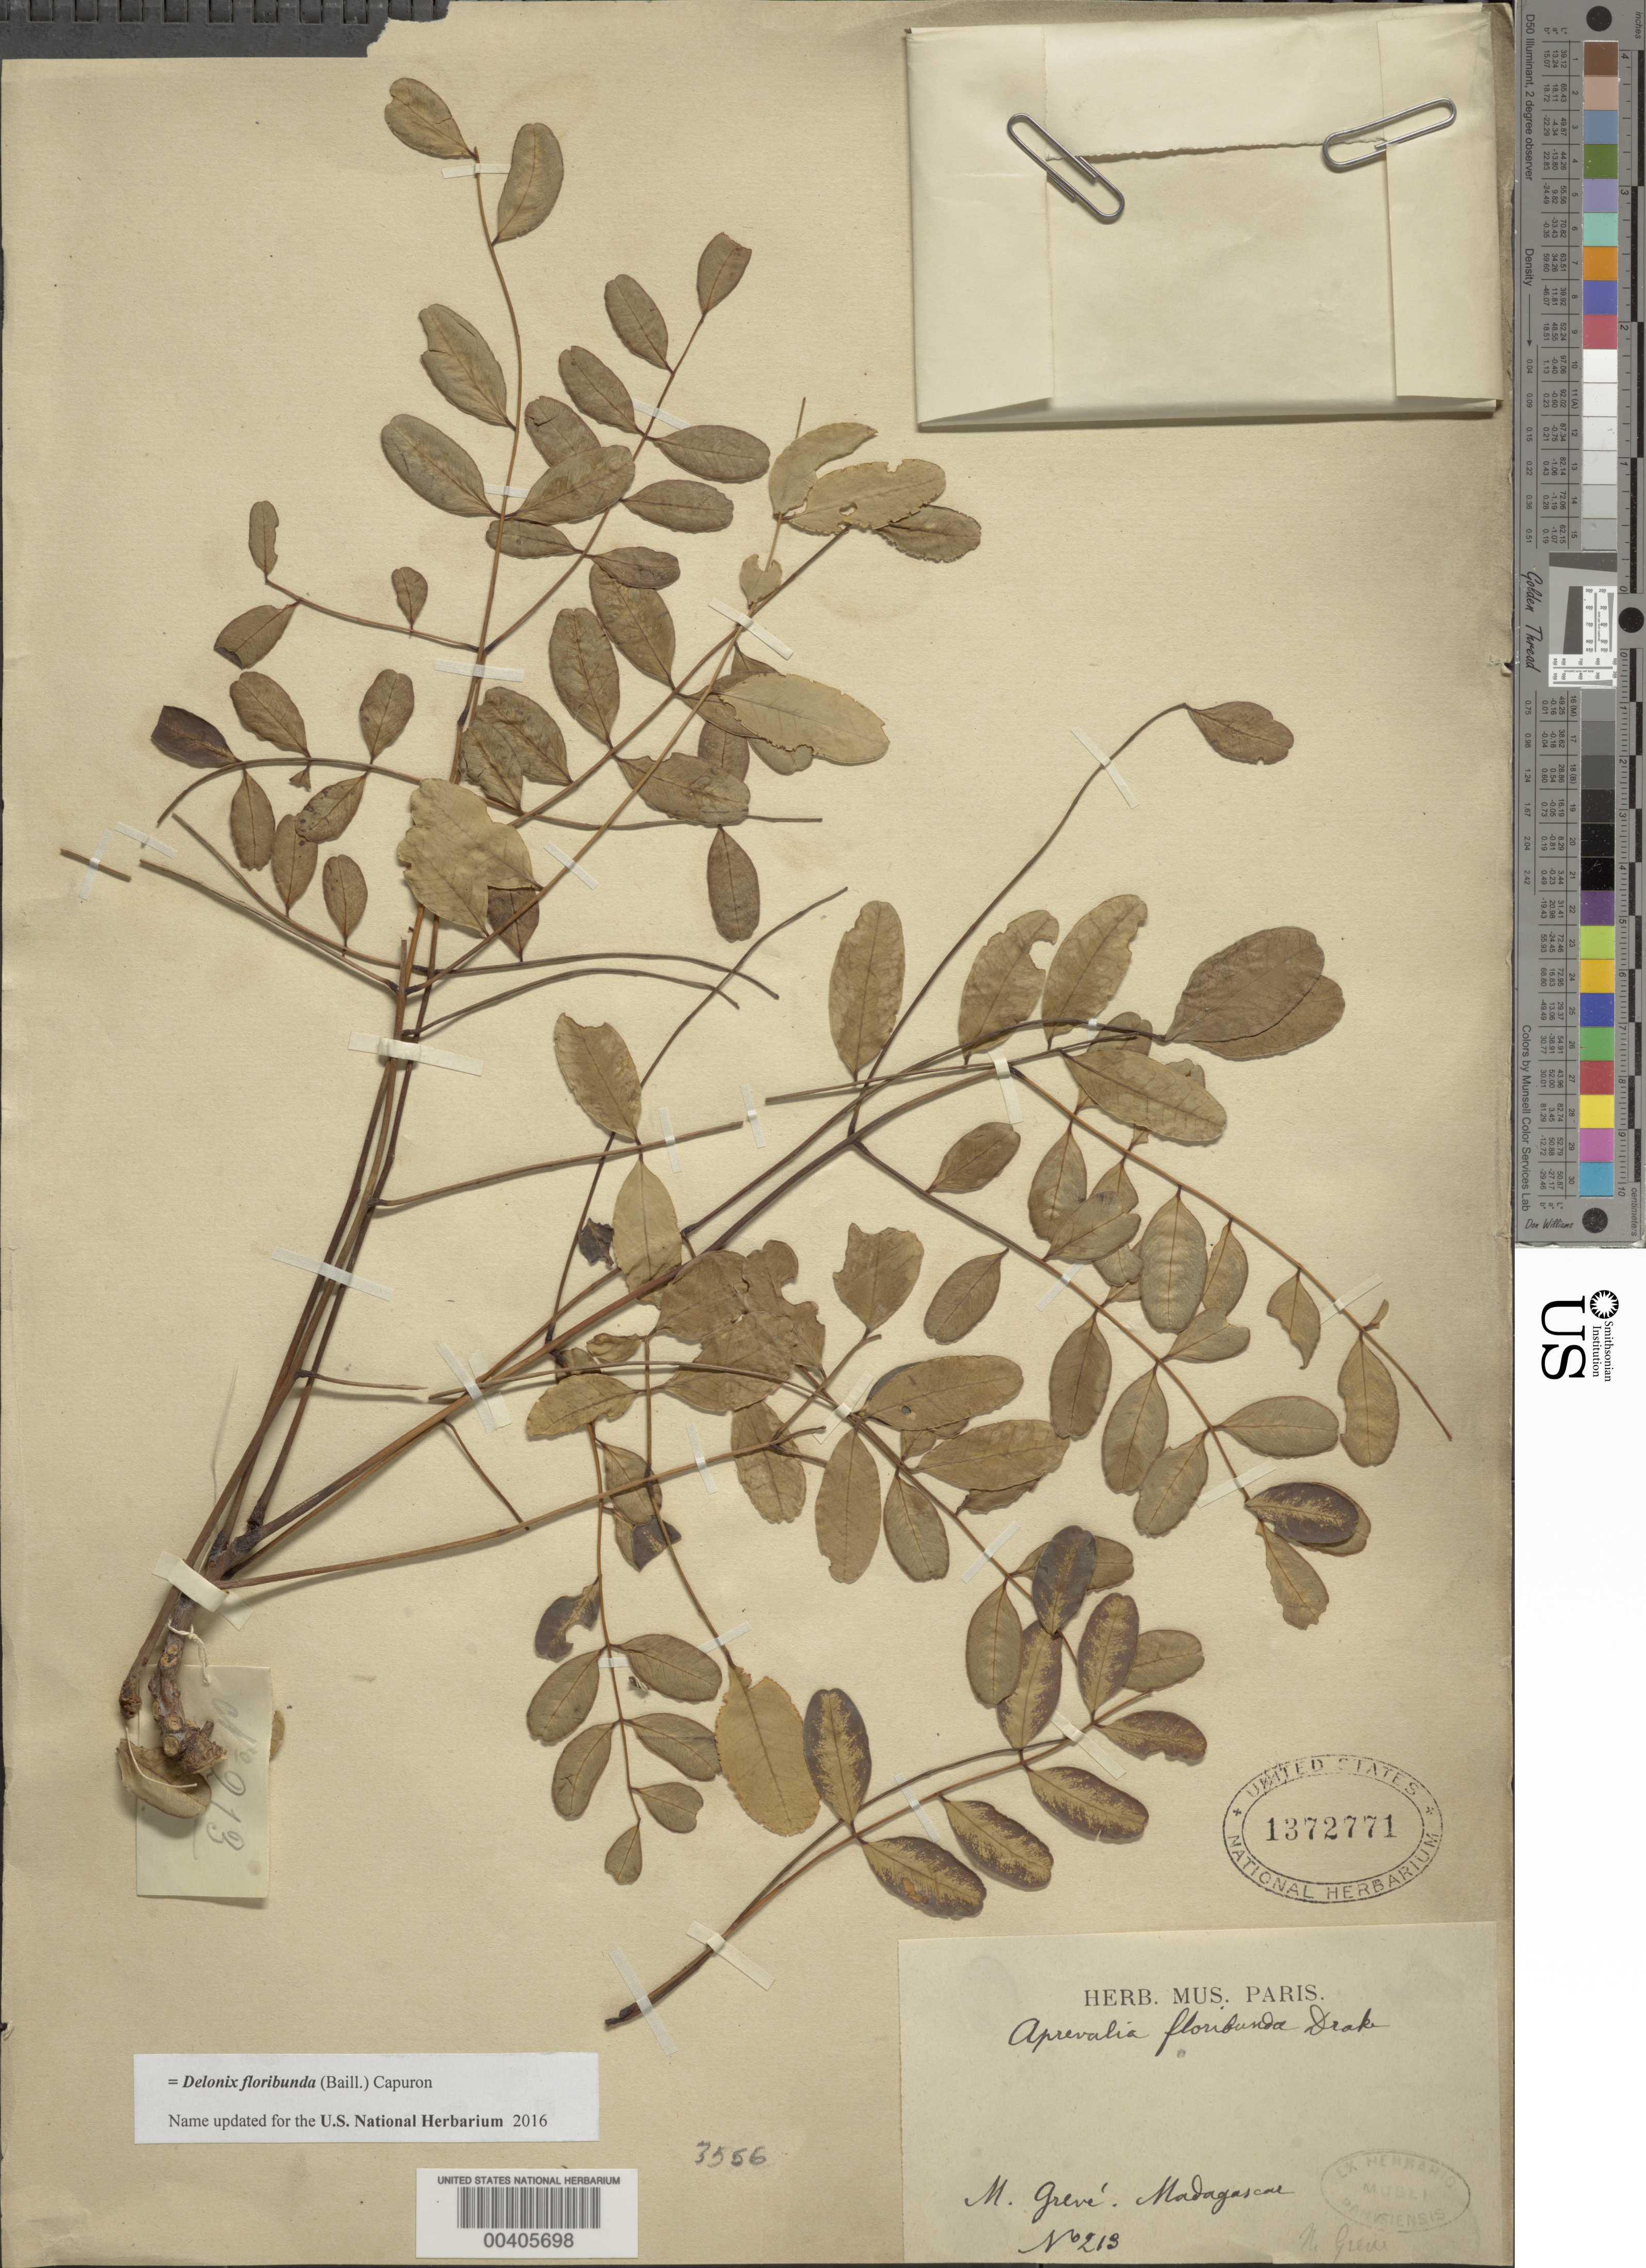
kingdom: Plantae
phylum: Tracheophyta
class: Magnoliopsida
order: Fabales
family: Fabaceae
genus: Delonix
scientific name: Delonix floribunda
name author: (Baill.) Capuron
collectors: N. Greve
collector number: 213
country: Madagascar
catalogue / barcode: US 1372771